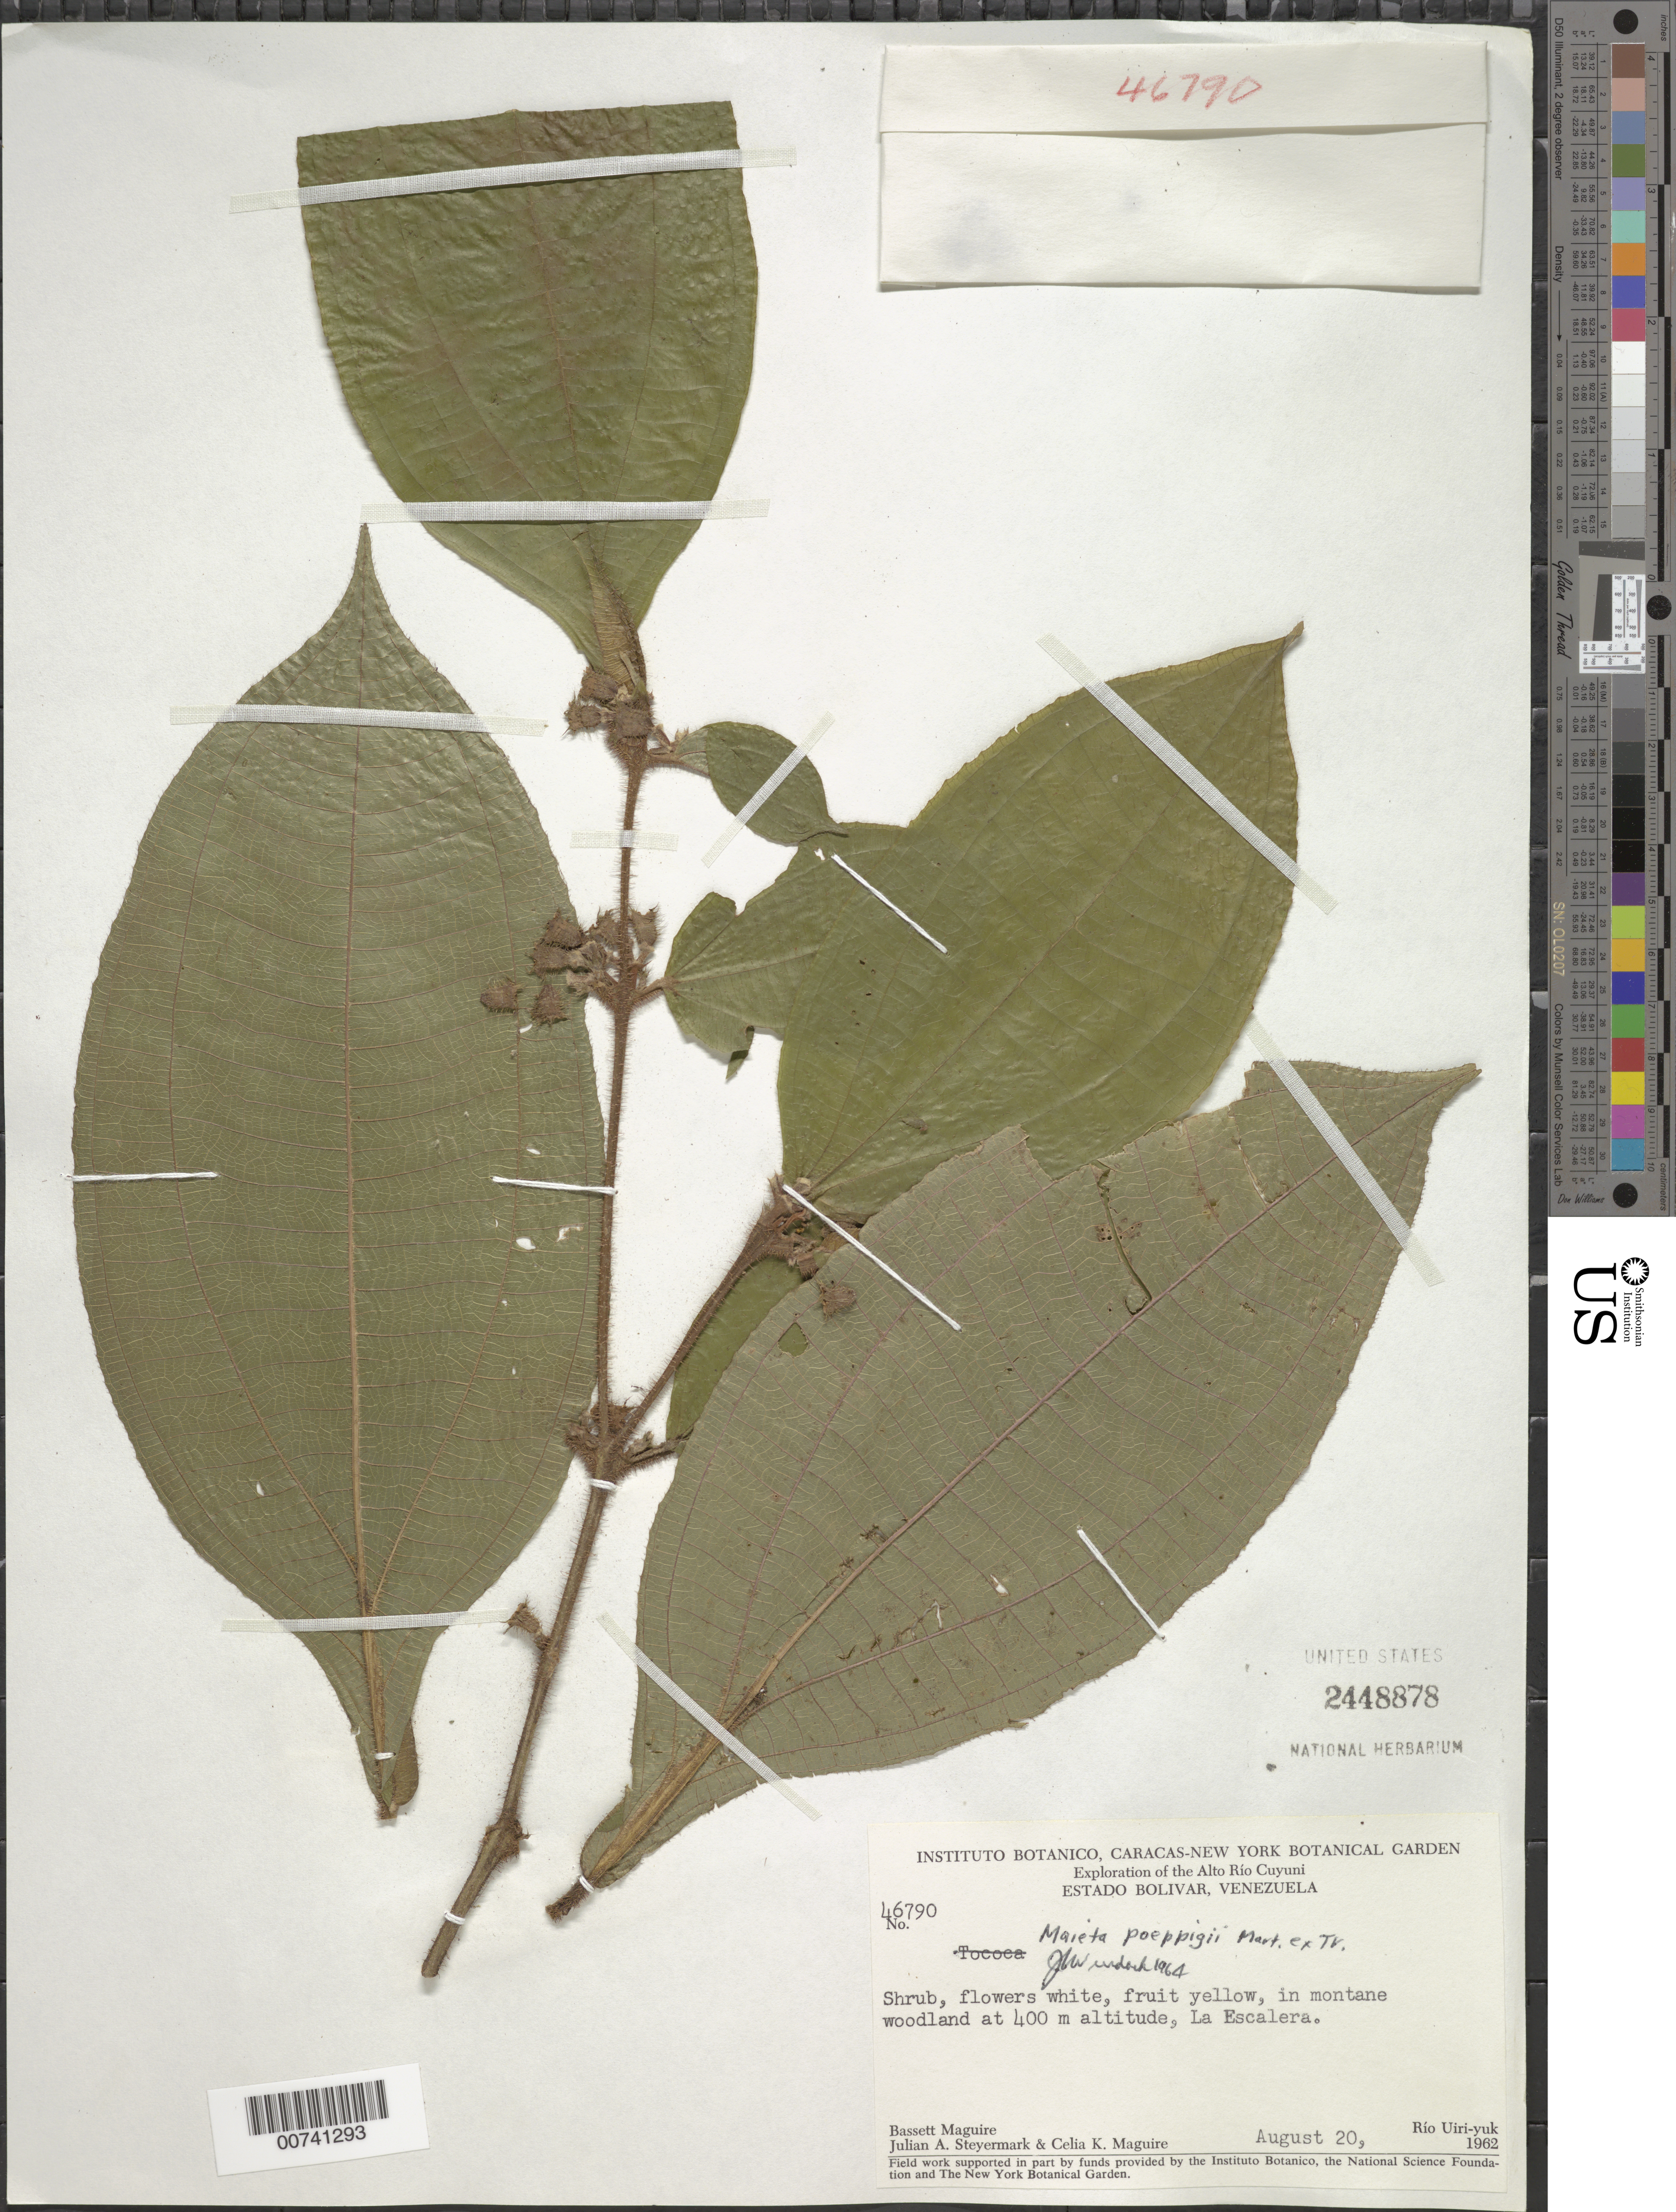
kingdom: Plantae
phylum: Tracheophyta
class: Magnoliopsida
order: Myrtales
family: Melastomataceae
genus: Maieta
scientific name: Maieta poeppigii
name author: Mart. ex Cogn.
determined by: Wurdack, John J., (US), US (UNITED STATES)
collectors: B. Maguire, C. K. Maguire & J. Steyermark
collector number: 46790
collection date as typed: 20-Aug-62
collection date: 1962-08-20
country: Venezuela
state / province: Bolívar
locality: Alto Río Cuyuni, Río Uiri-yuk, La Escalera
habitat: Montane woodland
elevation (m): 400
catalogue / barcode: US 2448878